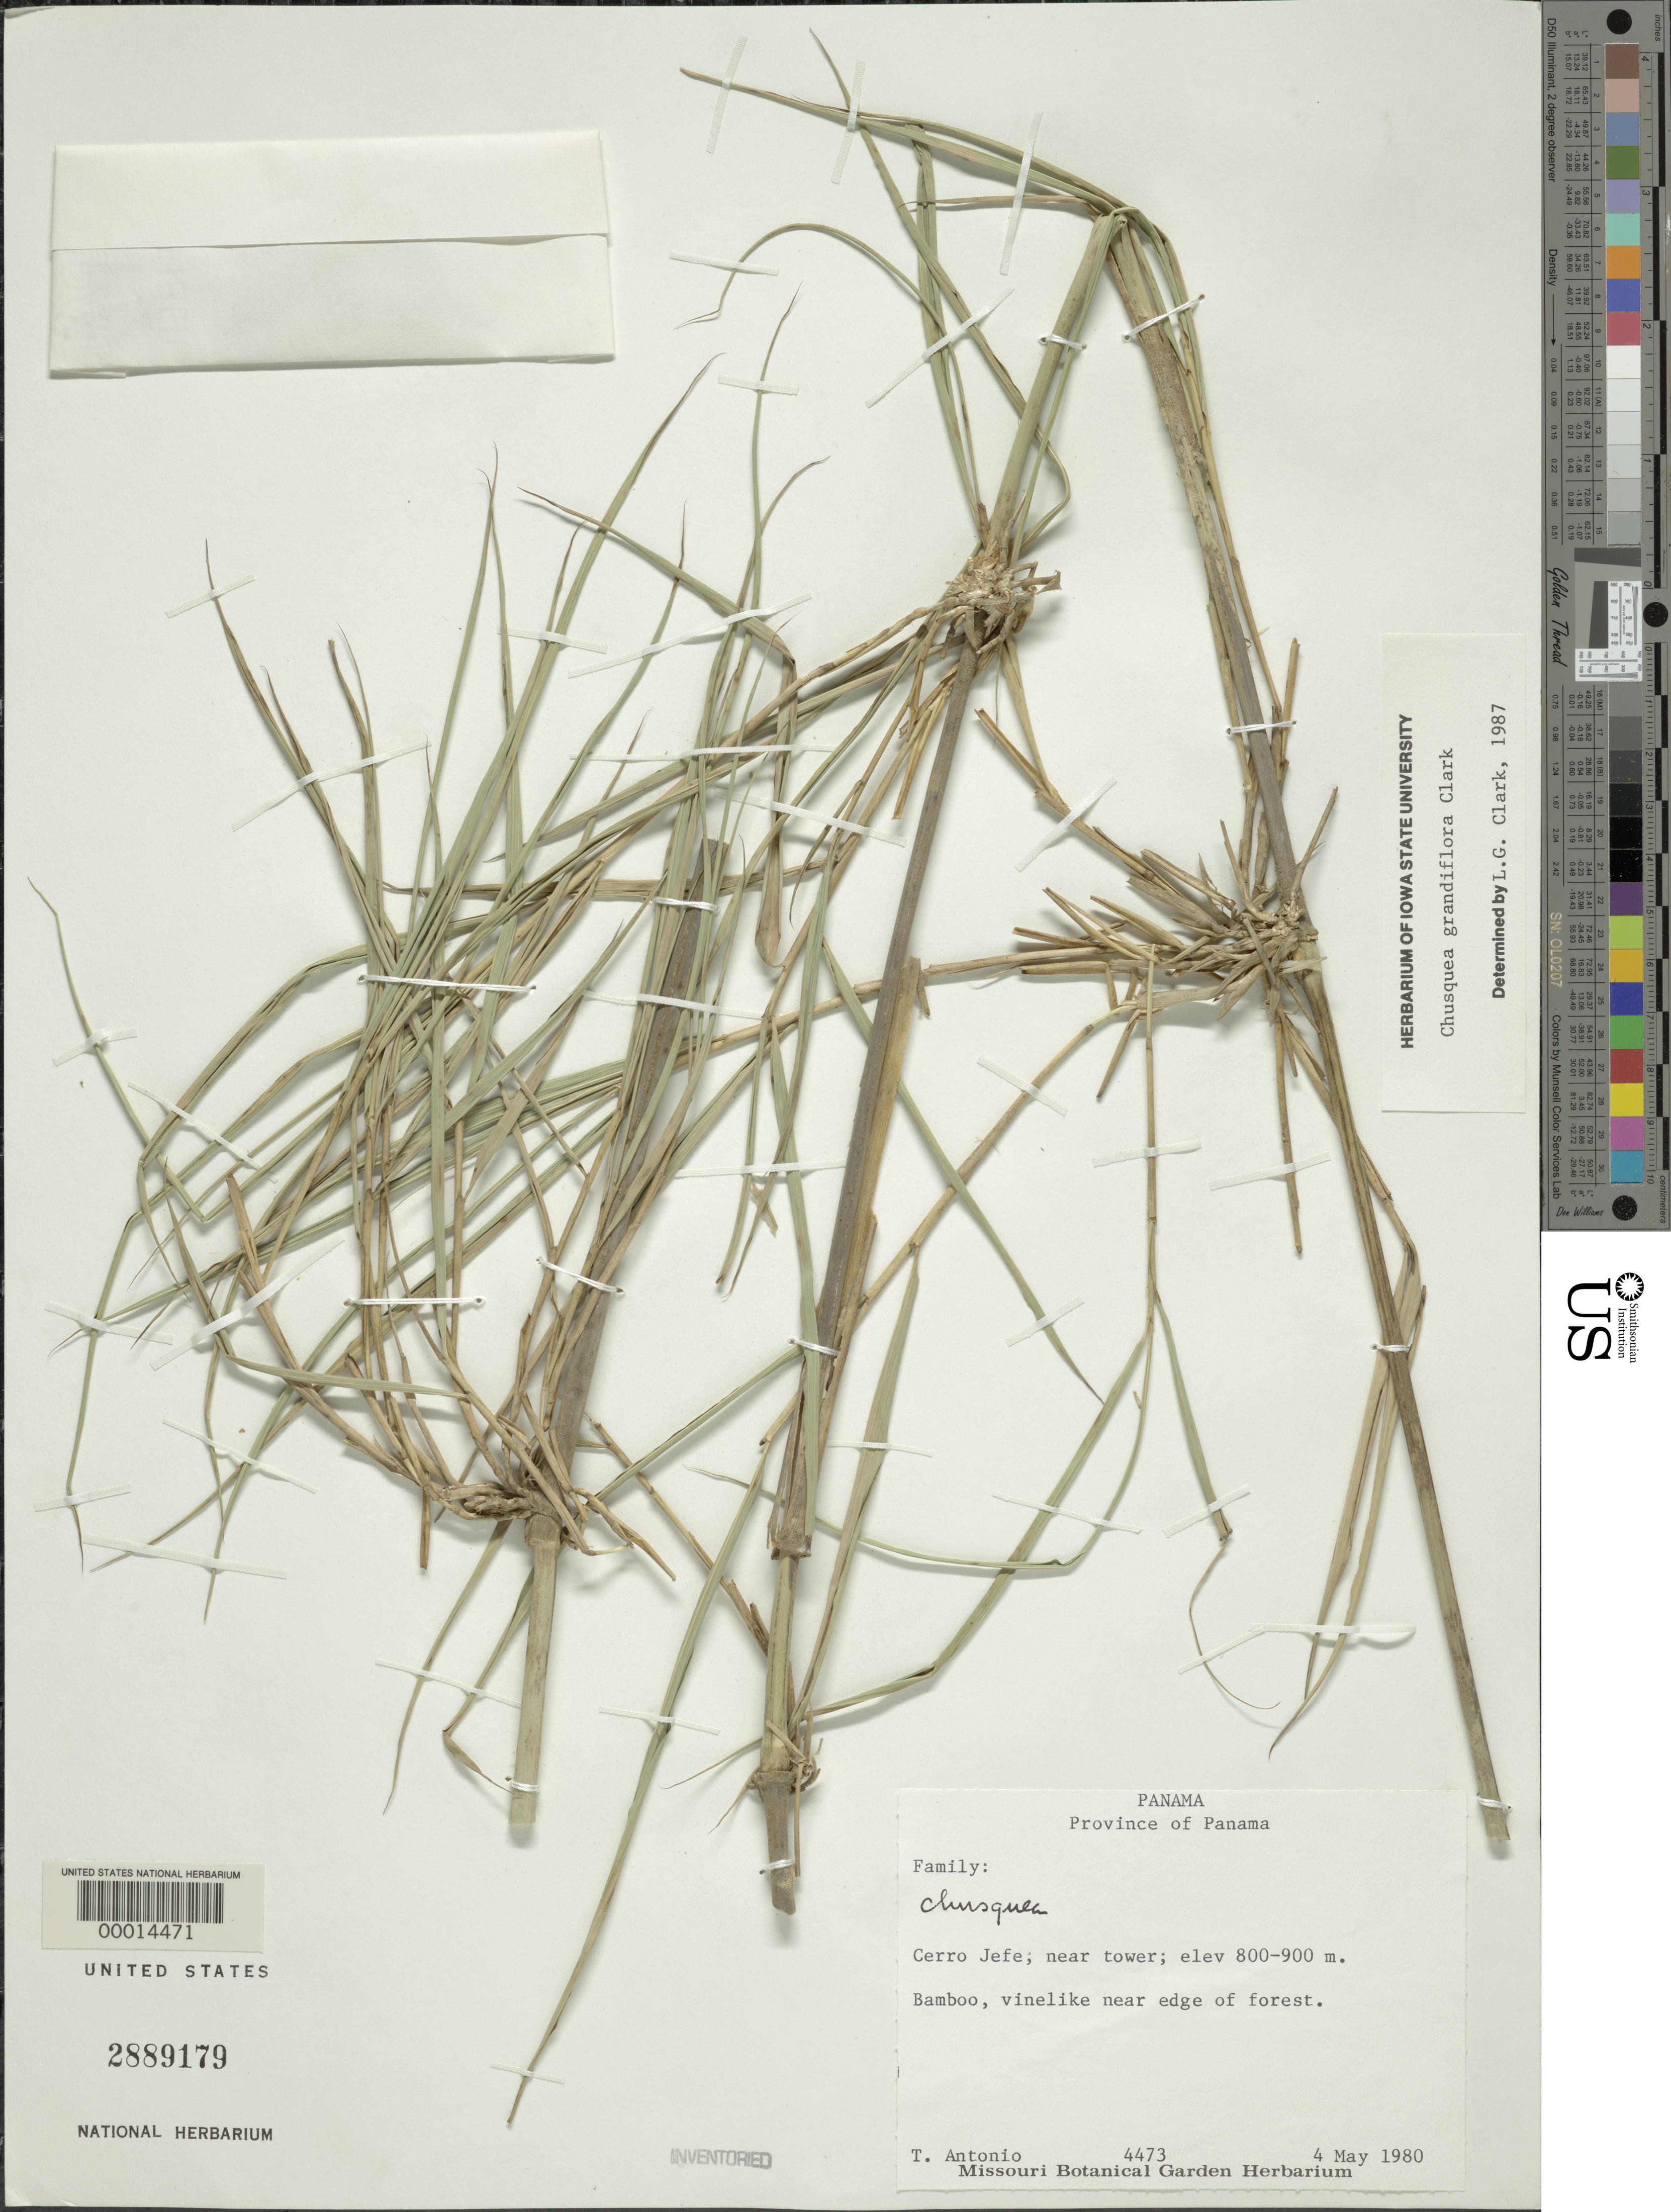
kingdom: Plantae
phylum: Tracheophyta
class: Liliopsida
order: Poales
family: Poaceae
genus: Chusquea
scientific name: Chusquea grandiflora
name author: L.G. Clark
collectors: T. Antonio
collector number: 4473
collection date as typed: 04 May 1980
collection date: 1980-05-04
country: Panama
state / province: Panamá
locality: Cerro Jefe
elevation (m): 800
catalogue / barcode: US 2889179